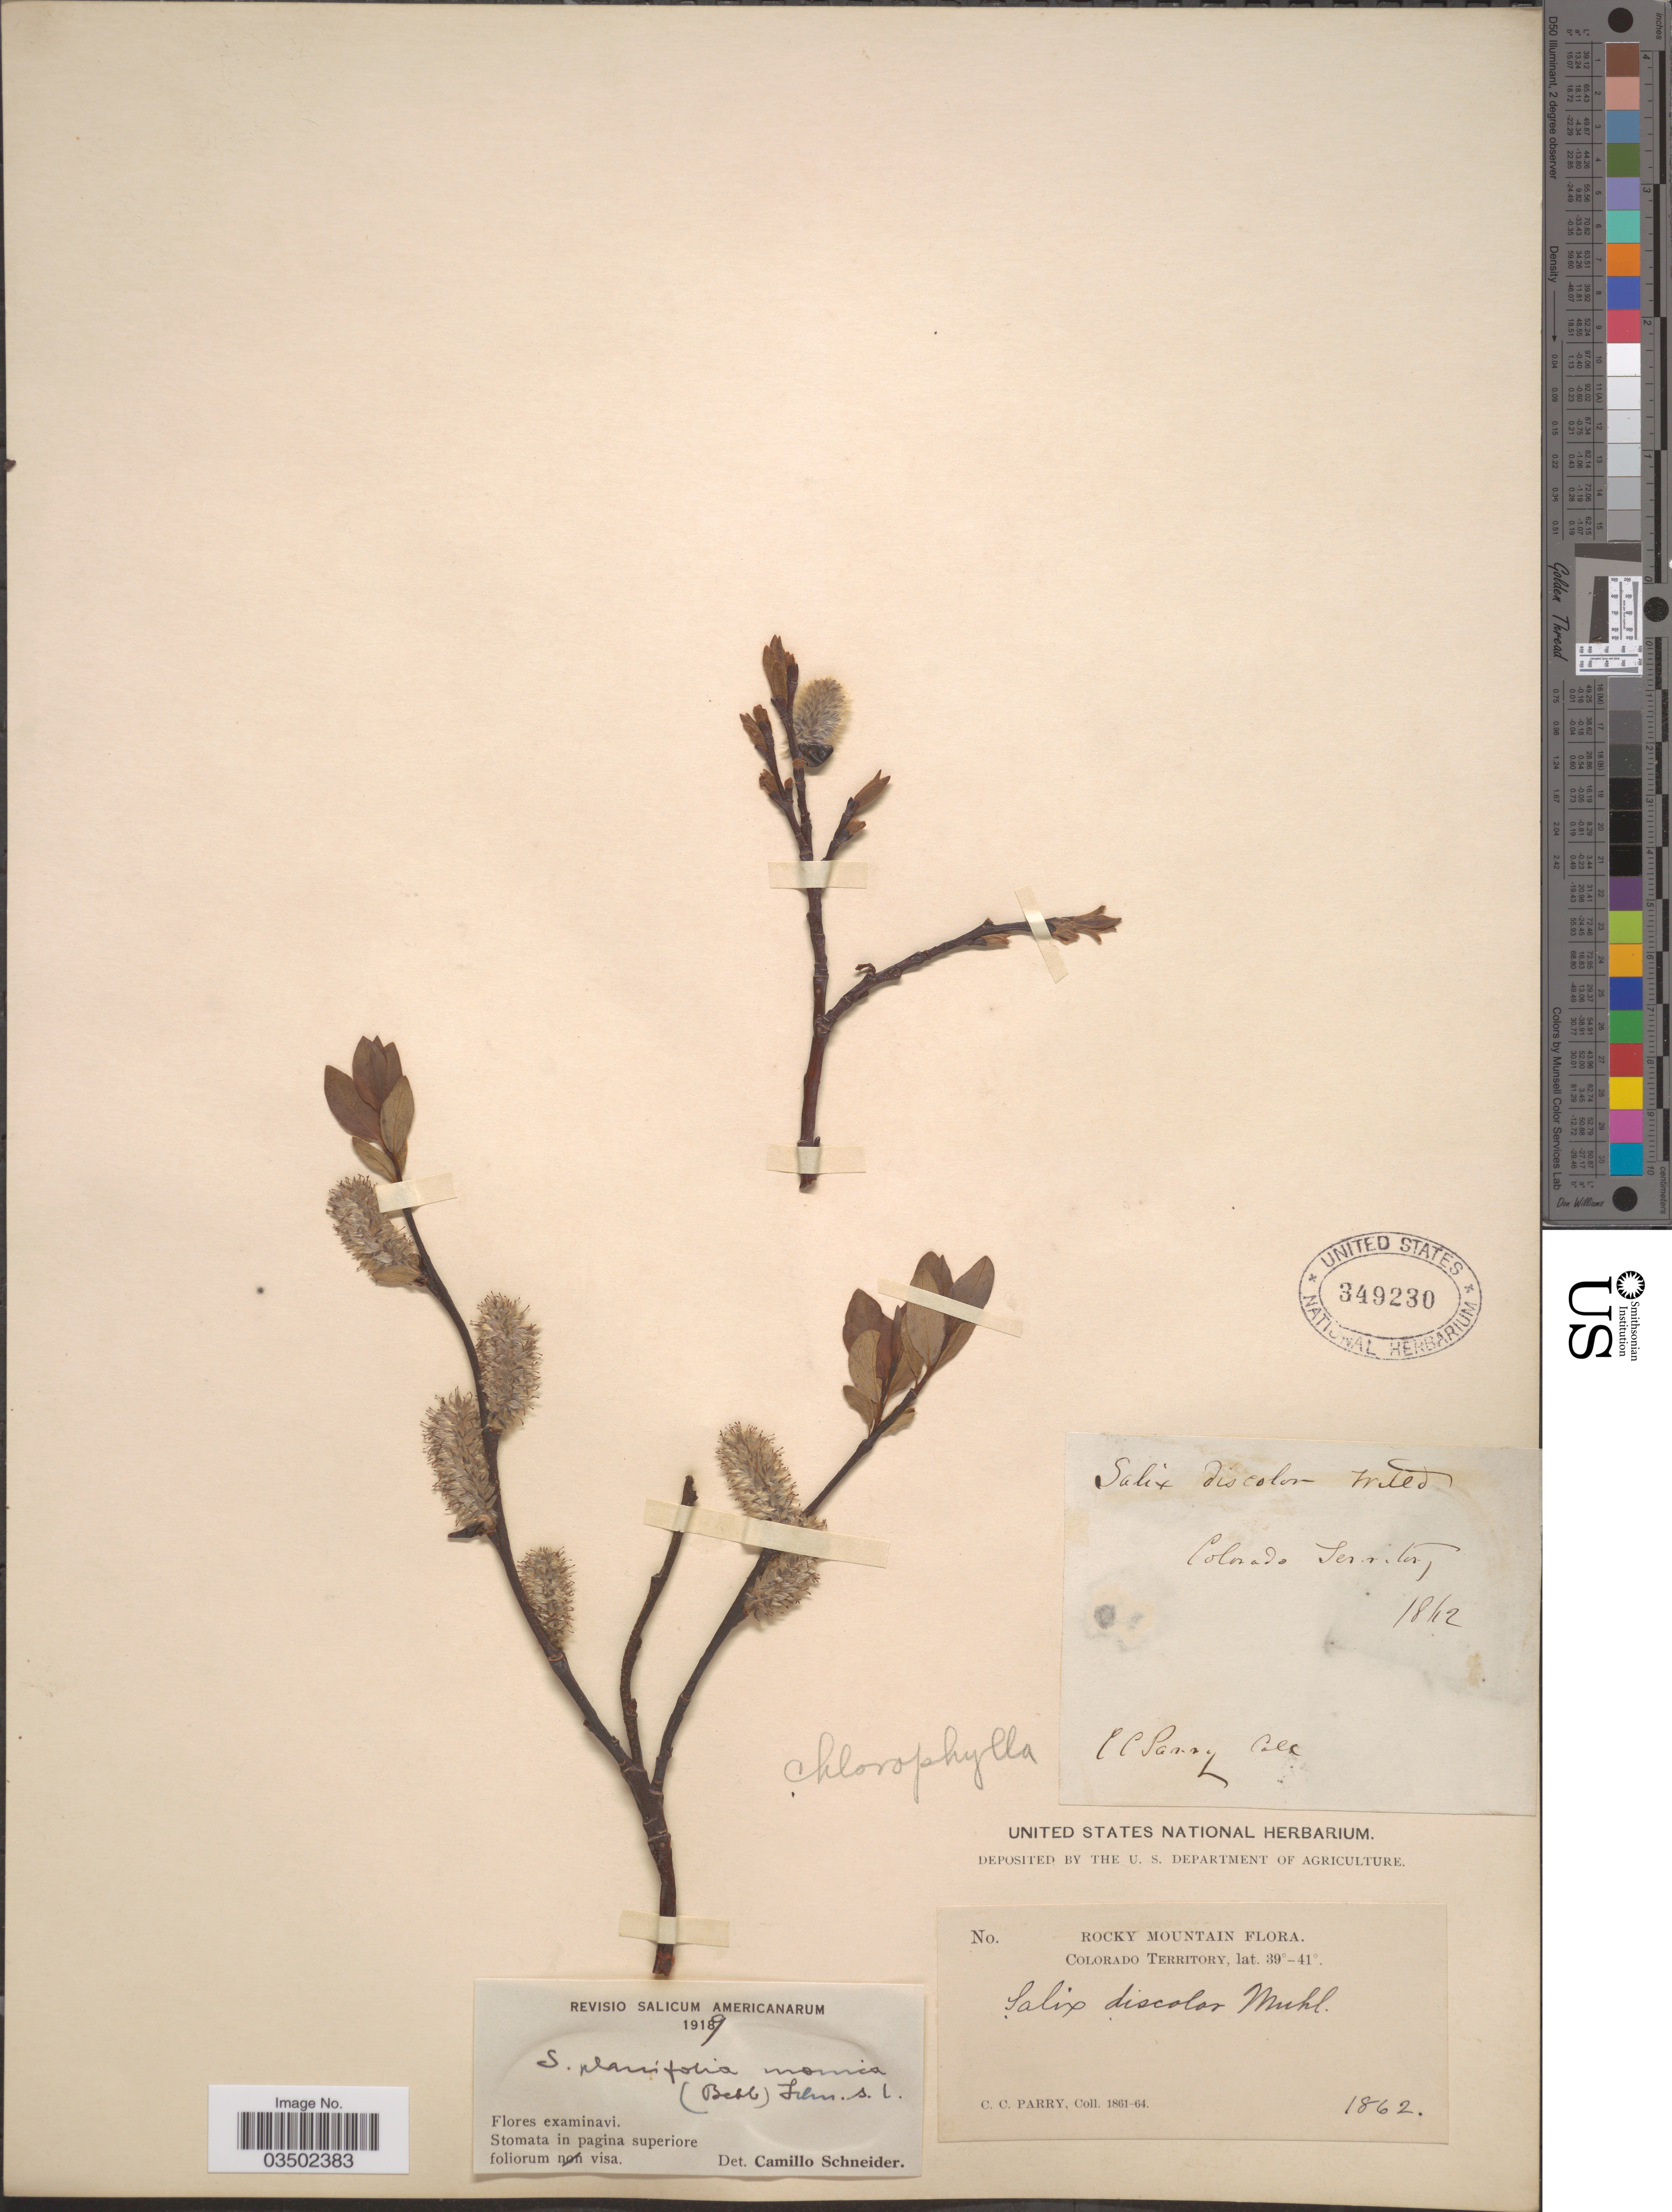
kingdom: Plantae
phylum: Tracheophyta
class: Magnoliopsida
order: Malpighiales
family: Salicaceae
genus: Salix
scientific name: Salix planifolia var. monica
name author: (Bebb) C.K. Schneid.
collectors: C. C. Parry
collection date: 1862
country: United States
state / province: Colorado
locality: Rocky Mountain.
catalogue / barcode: US 349230